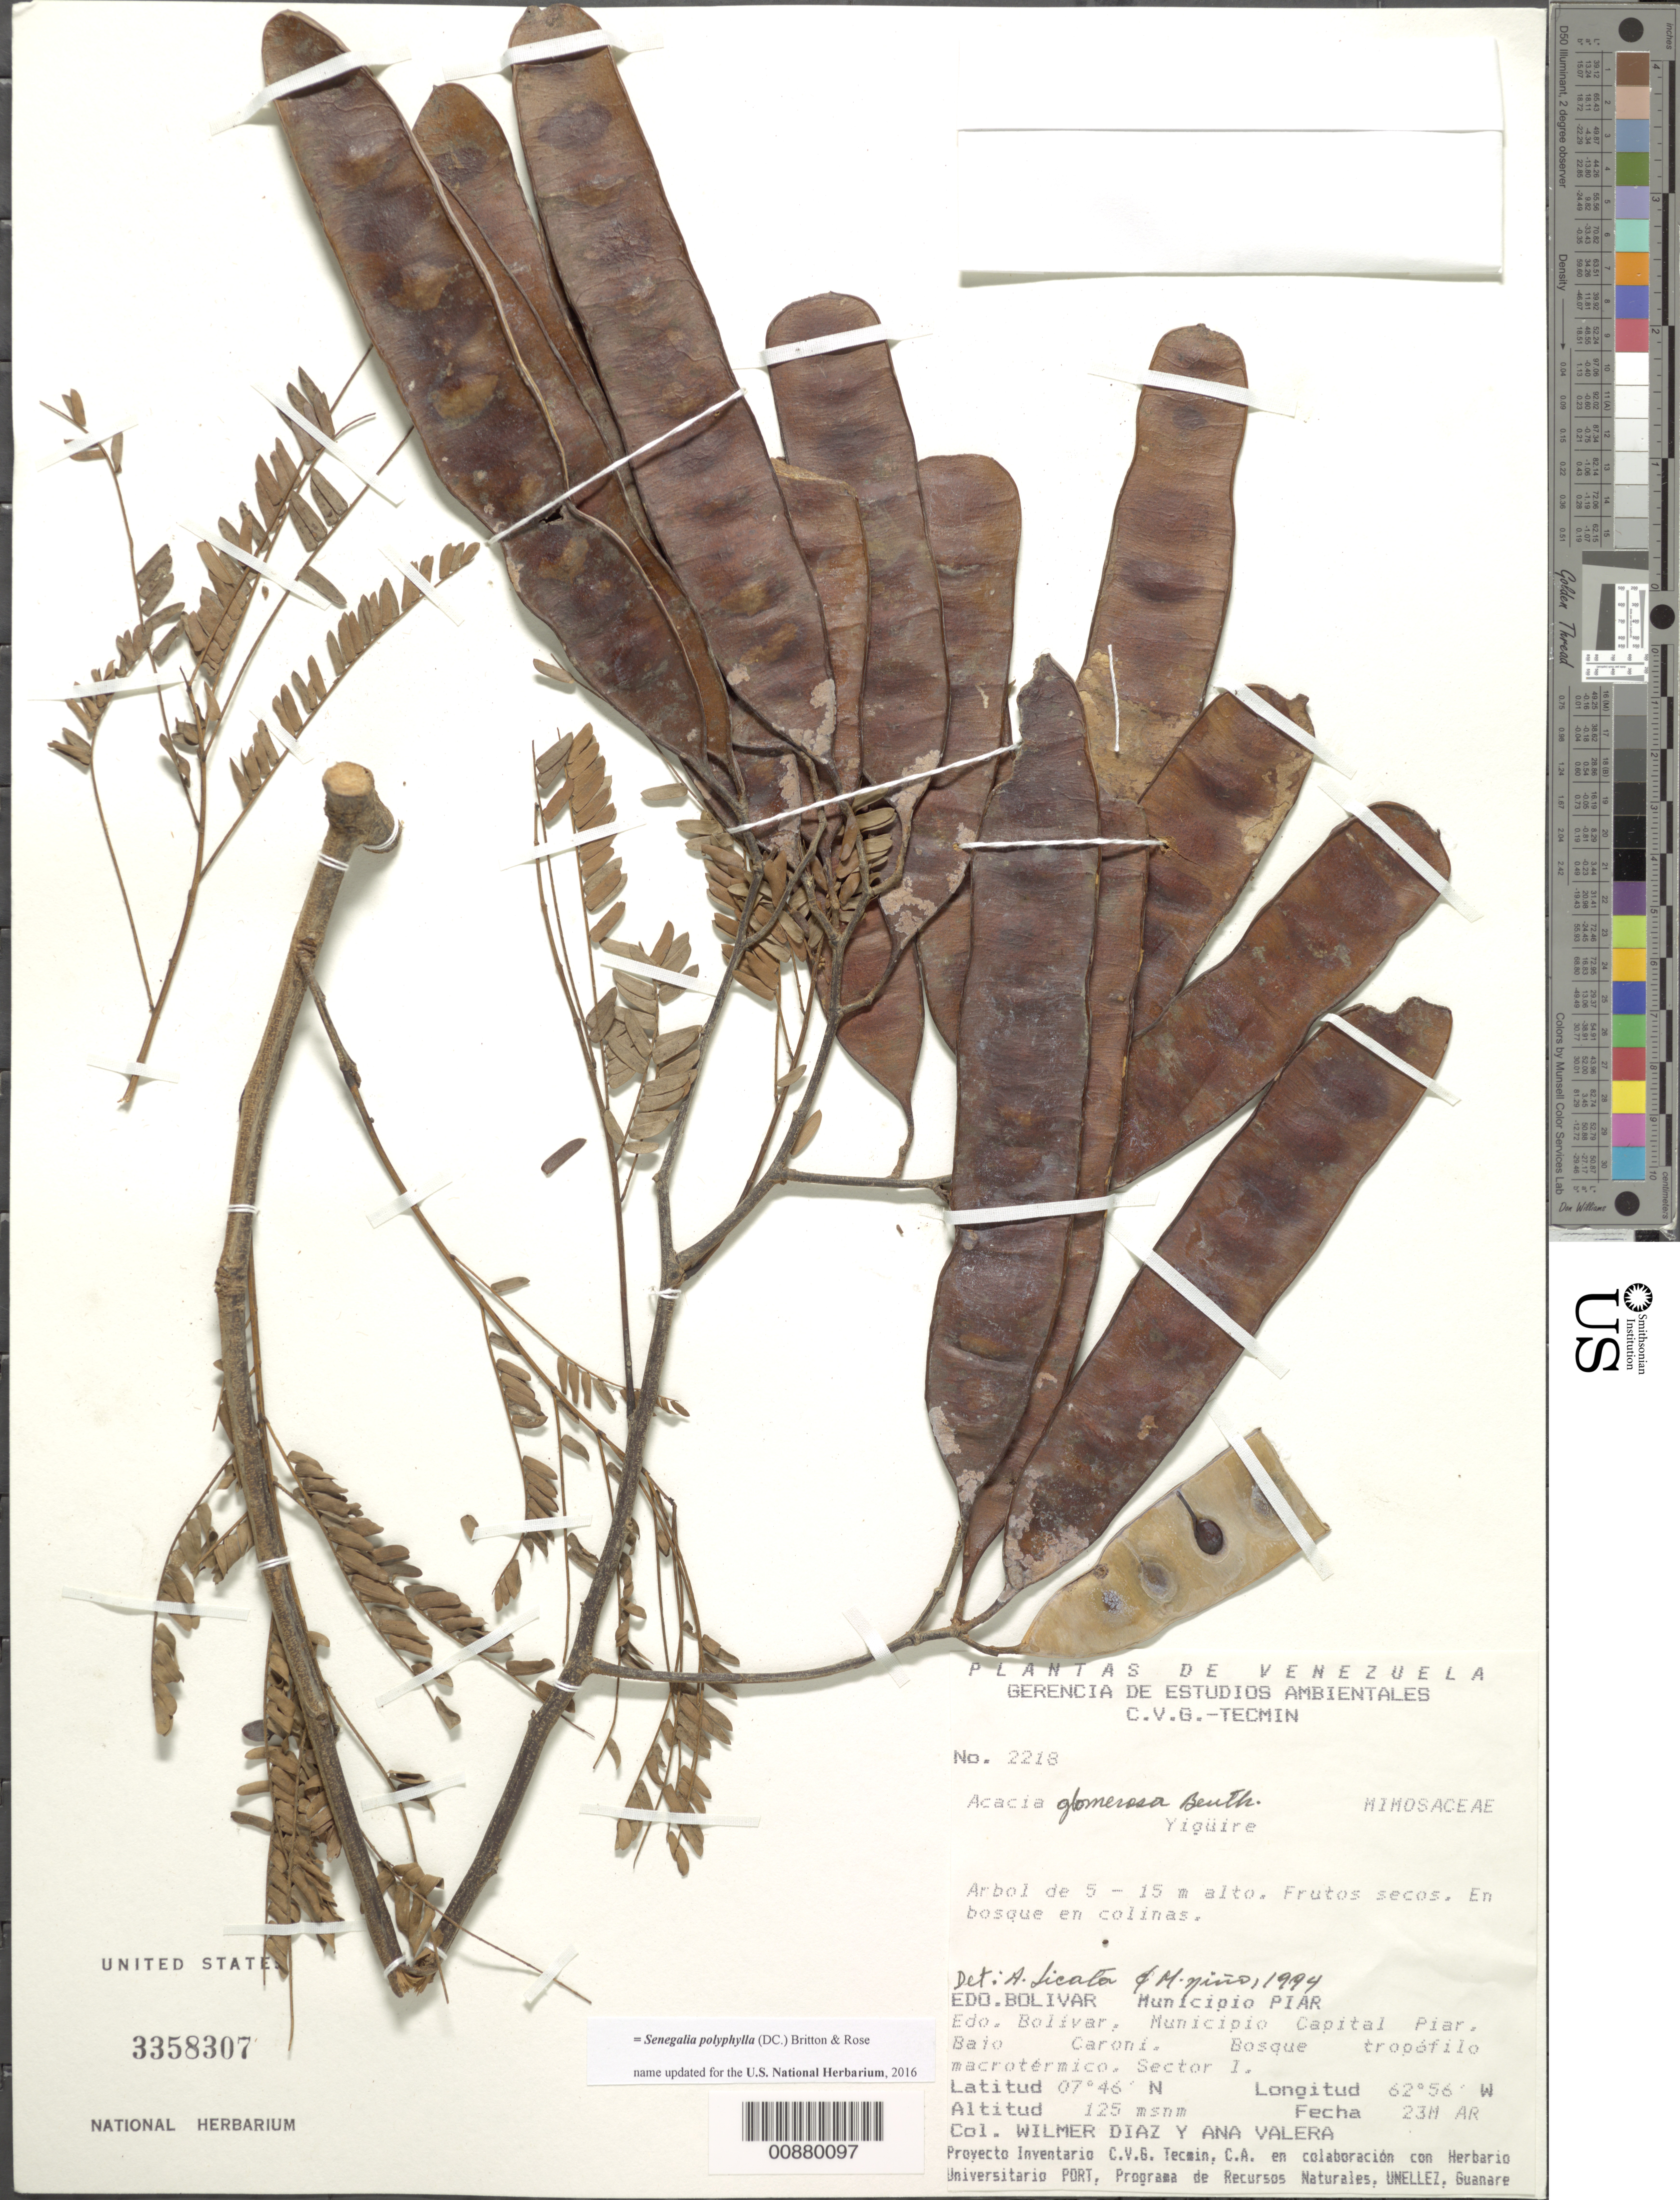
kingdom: Plantae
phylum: Tracheophyta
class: Magnoliopsida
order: Fabales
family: Fabaceae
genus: Senegalia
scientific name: Senegalia polyphylla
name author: (DC.) Britton & Rose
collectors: W. Díaz P. & A. Valera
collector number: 2218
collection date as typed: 23-Mar-94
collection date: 1994-03-23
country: Venezuela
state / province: Bolívar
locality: Mun. Piar, Mun. Capital Piar, Bajo Caroní, Sector I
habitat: Bosque en colinas; bosque tropofilo macrotermico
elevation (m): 125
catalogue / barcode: US 3358307